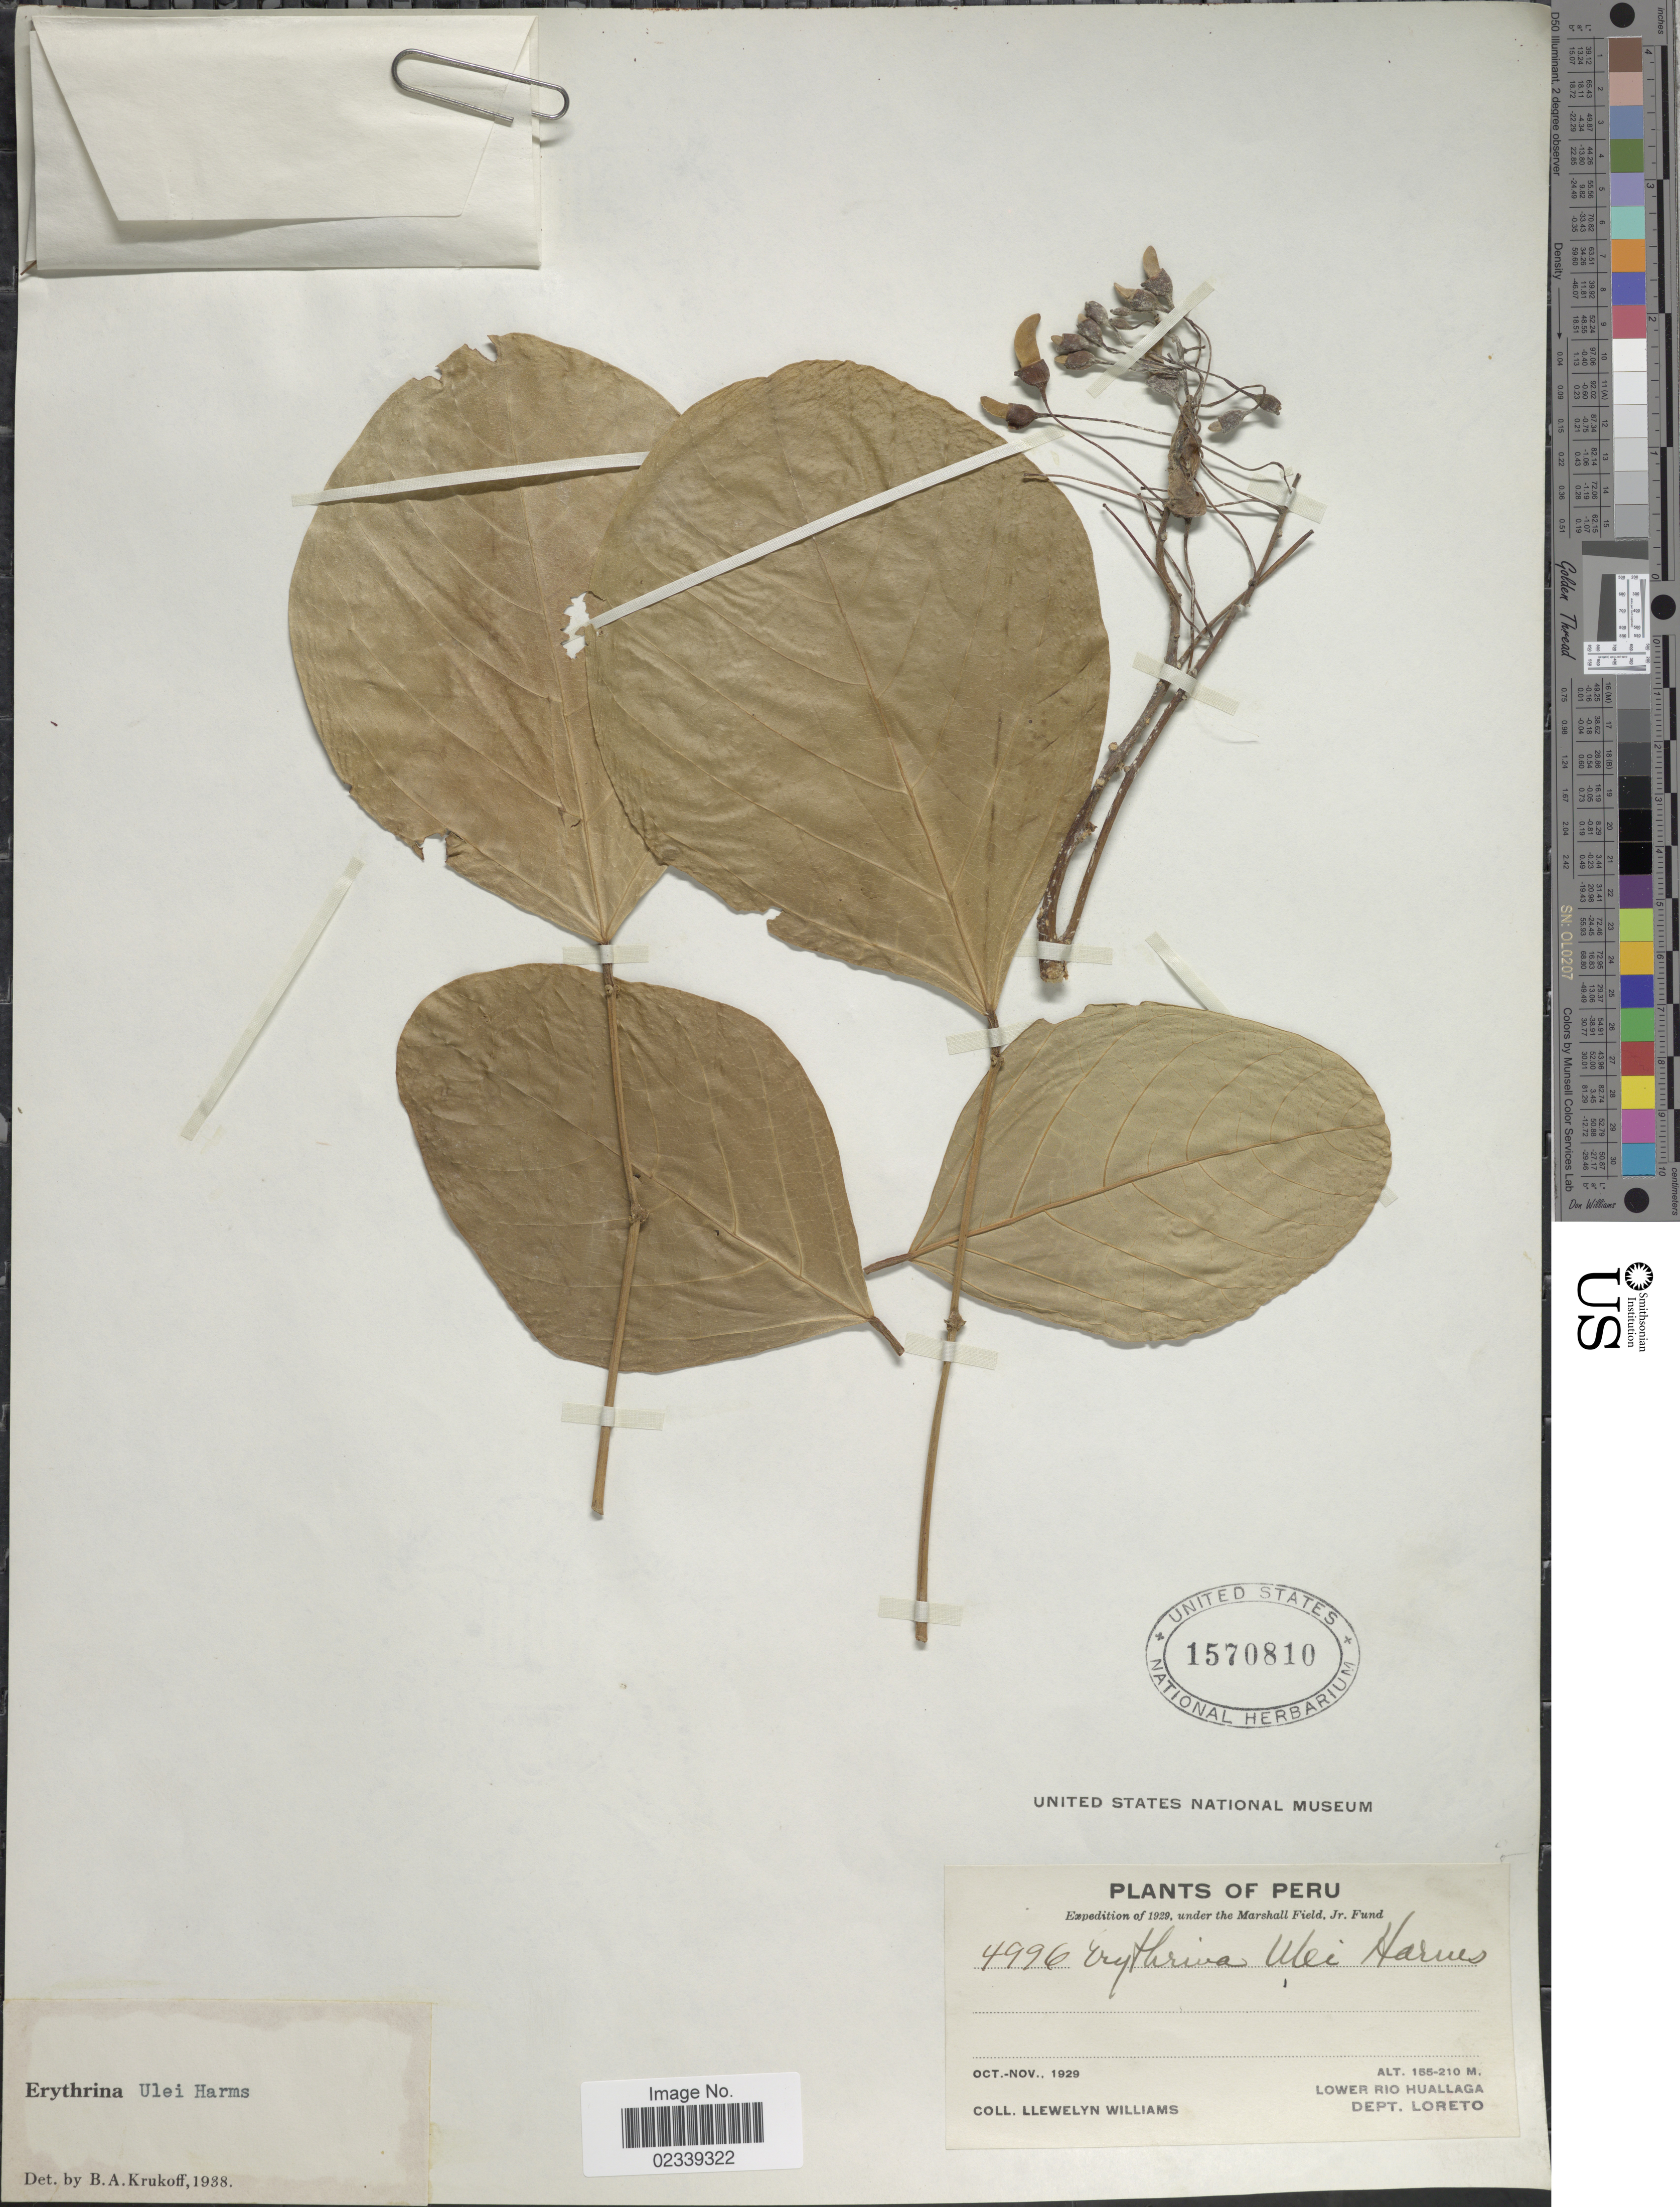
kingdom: Plantae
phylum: Tracheophyta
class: Magnoliopsida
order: Fabales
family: Fabaceae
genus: Erythrina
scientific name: Erythrina ulei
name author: Harms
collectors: Ll. Williams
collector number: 4996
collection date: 1929-10/1929-11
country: Peru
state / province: Loreto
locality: Lower Rio Huallaga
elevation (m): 185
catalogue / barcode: US 1570810